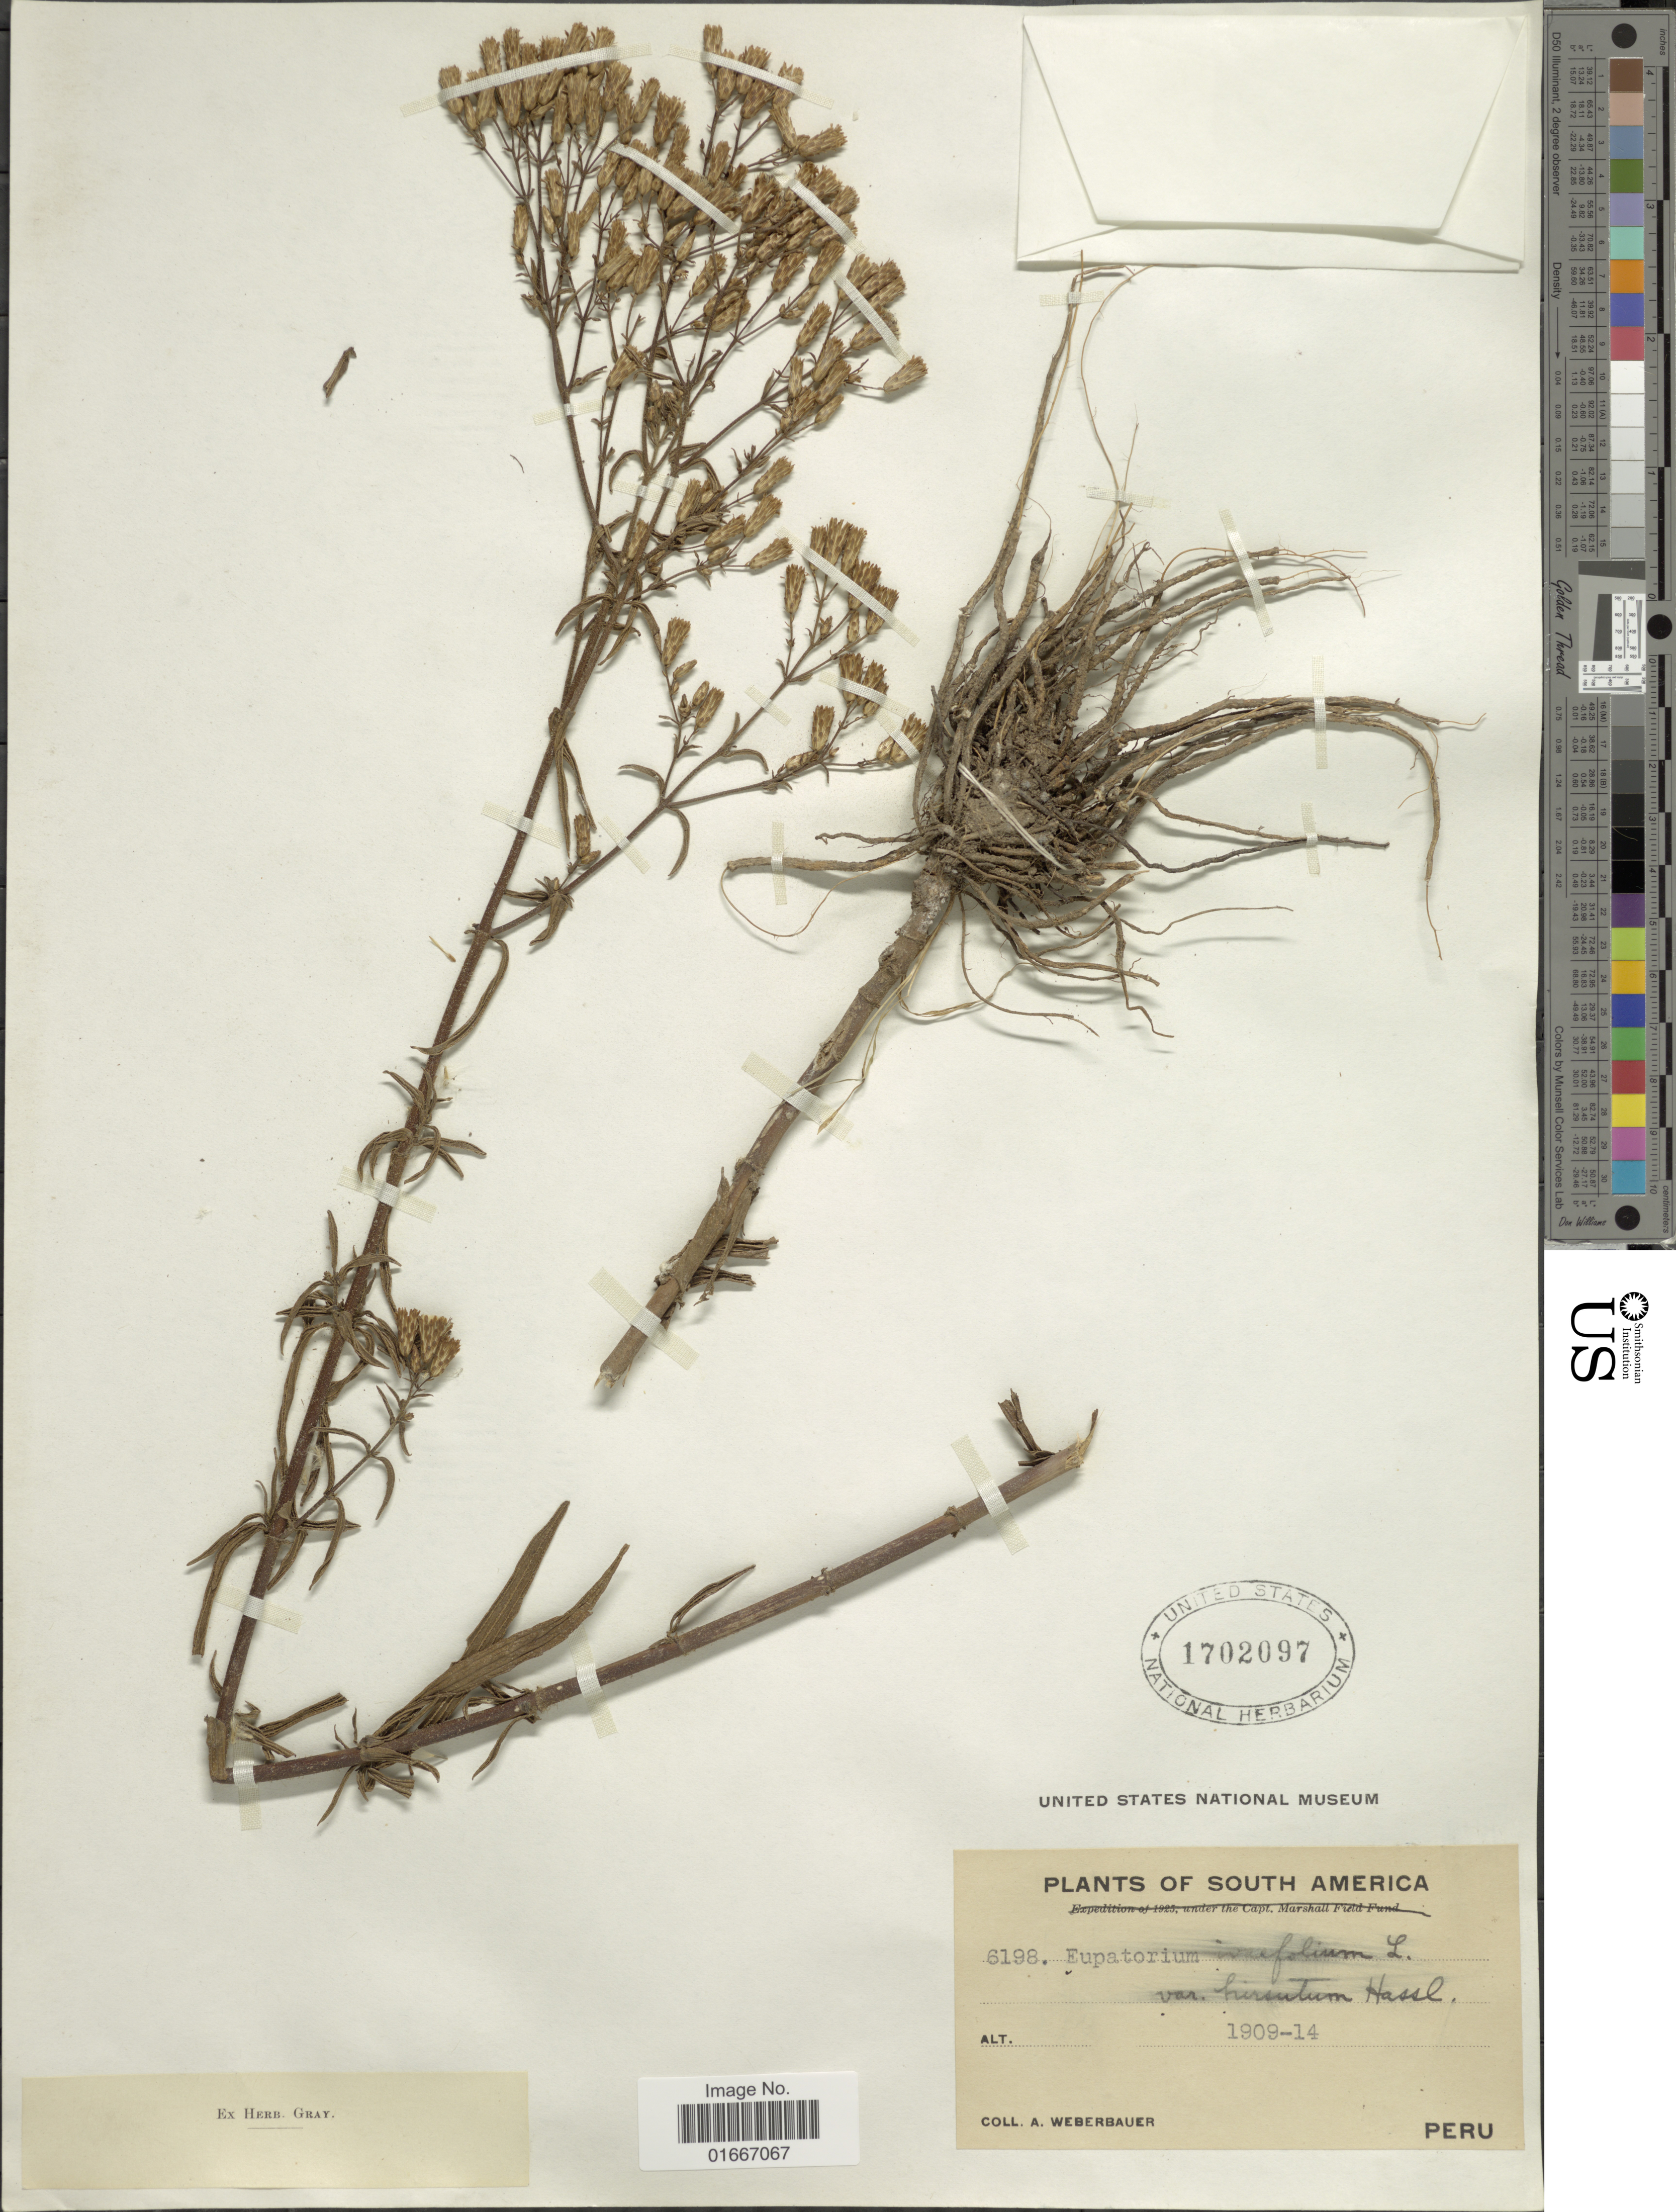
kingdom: Plantae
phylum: Tracheophyta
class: Magnoliopsida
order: Asterales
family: Asteraceae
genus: Chromolaena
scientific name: Chromolaena ivaefolia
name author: (L.) R.M. King & H. Rob.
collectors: A. Weberbauer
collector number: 6198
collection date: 1909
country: Peru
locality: Peru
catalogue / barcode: US 1702097